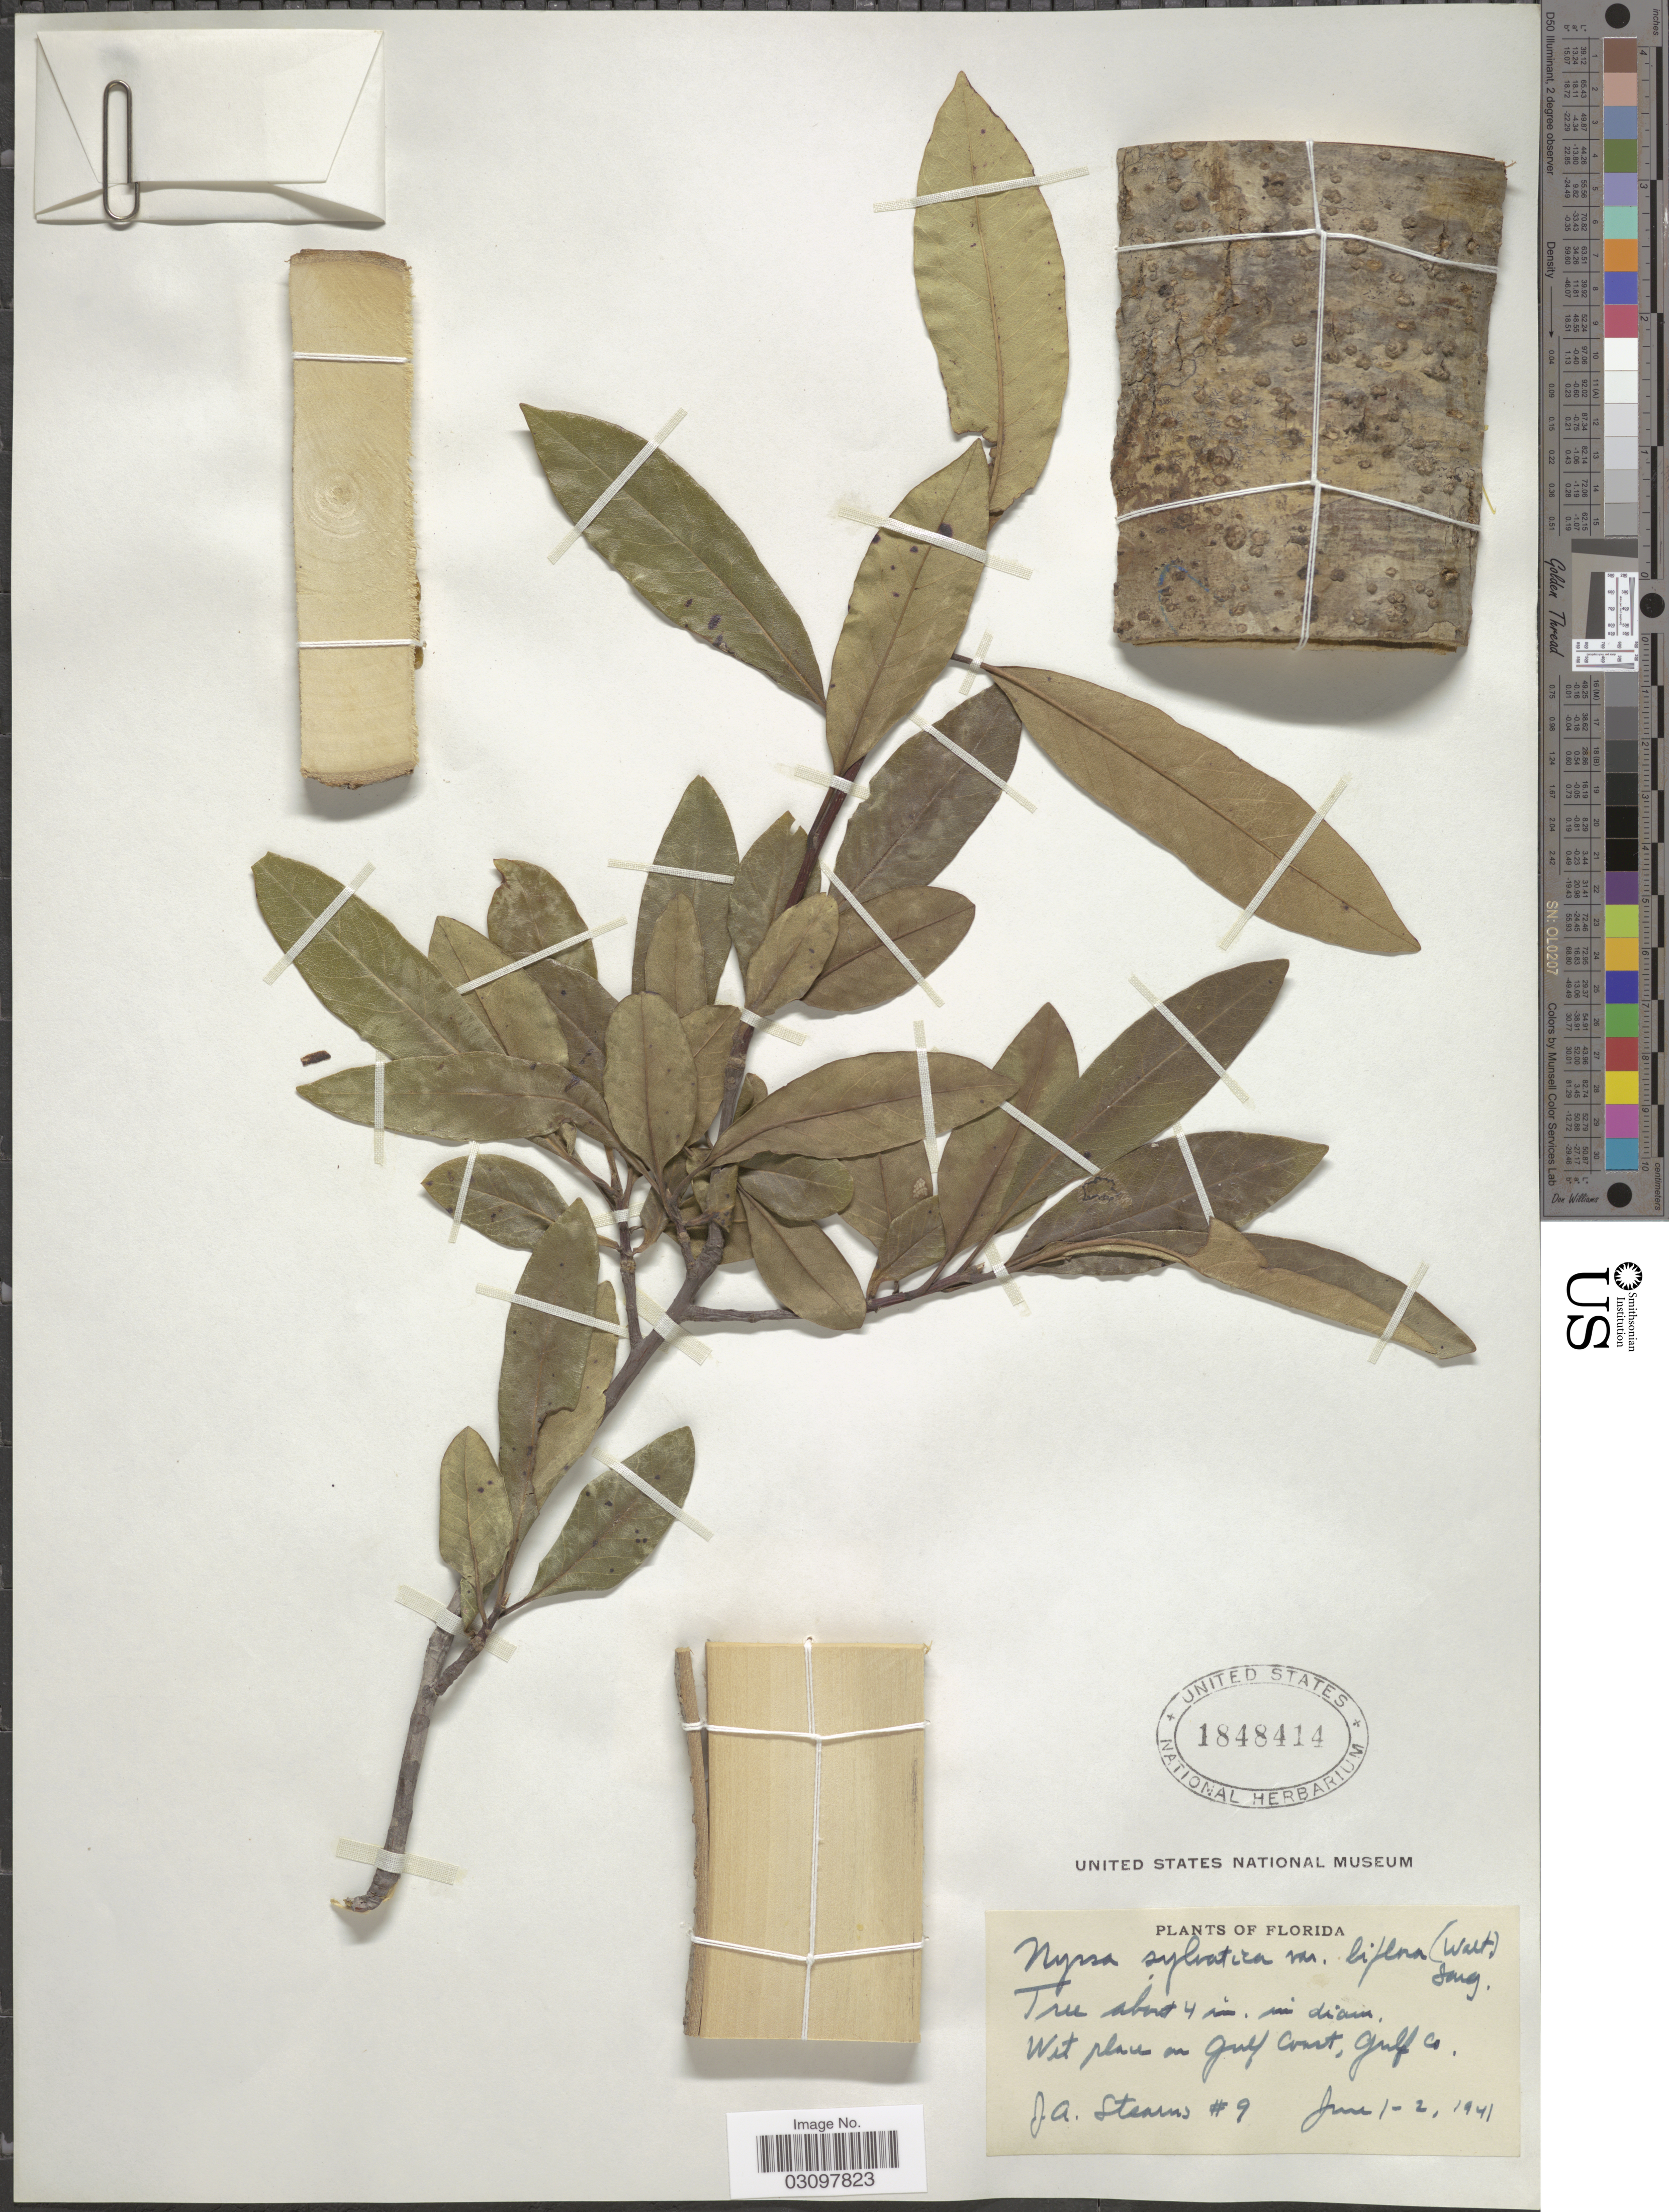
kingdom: Plantae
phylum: Tracheophyta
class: Magnoliopsida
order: Cornales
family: Nyssaceae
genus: Nyssa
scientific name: Nyssa biflora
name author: Walter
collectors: J. Stearns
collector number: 9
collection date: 1941-06-01/1941-06-02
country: United States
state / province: Florida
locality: Wet place on Gulf Coast, Gulf Co.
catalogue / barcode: US 1848414